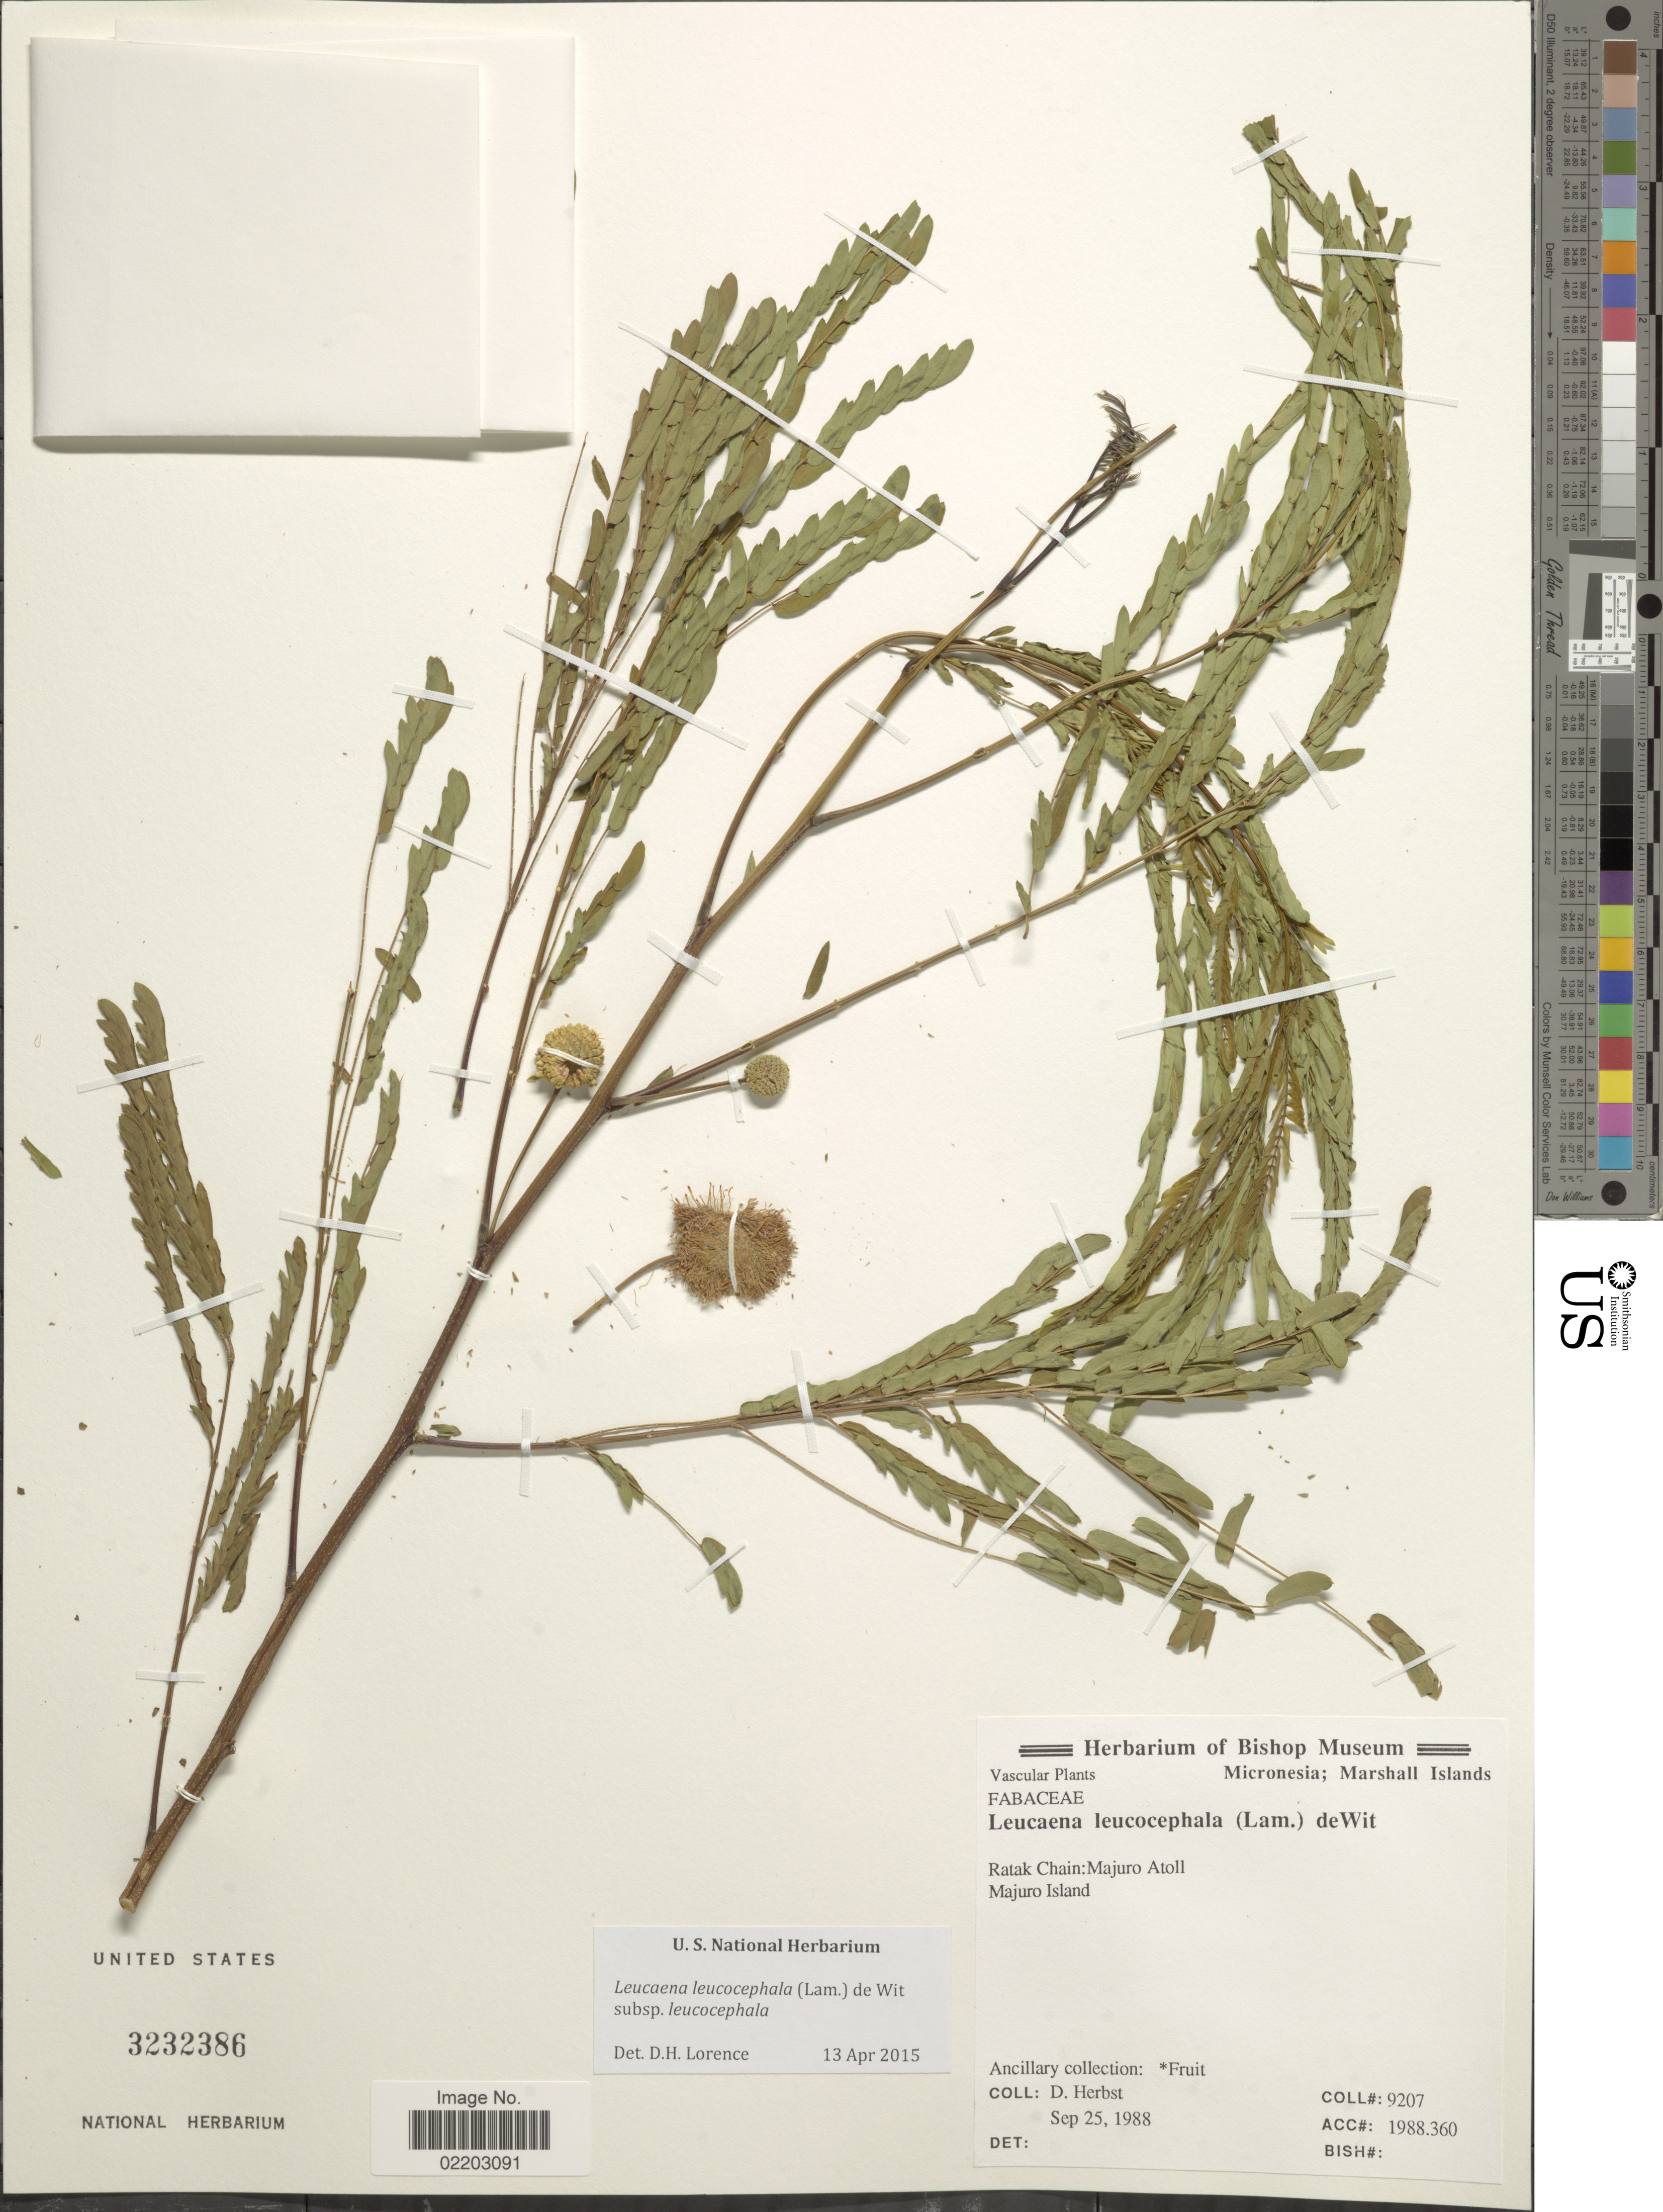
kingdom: Plantae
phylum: Tracheophyta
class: Magnoliopsida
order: Fabales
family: Fabaceae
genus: Leucaena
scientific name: Leucaena leucocephala subsp. leucocephala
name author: (Lam.) de Wit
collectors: D. Herbst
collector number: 9207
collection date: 1988-09-25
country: Marshall Islands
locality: Micronesia; Marshall Islands. Ratak Chian: Majuro Atoll, Majuro Island.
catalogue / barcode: US 3232386